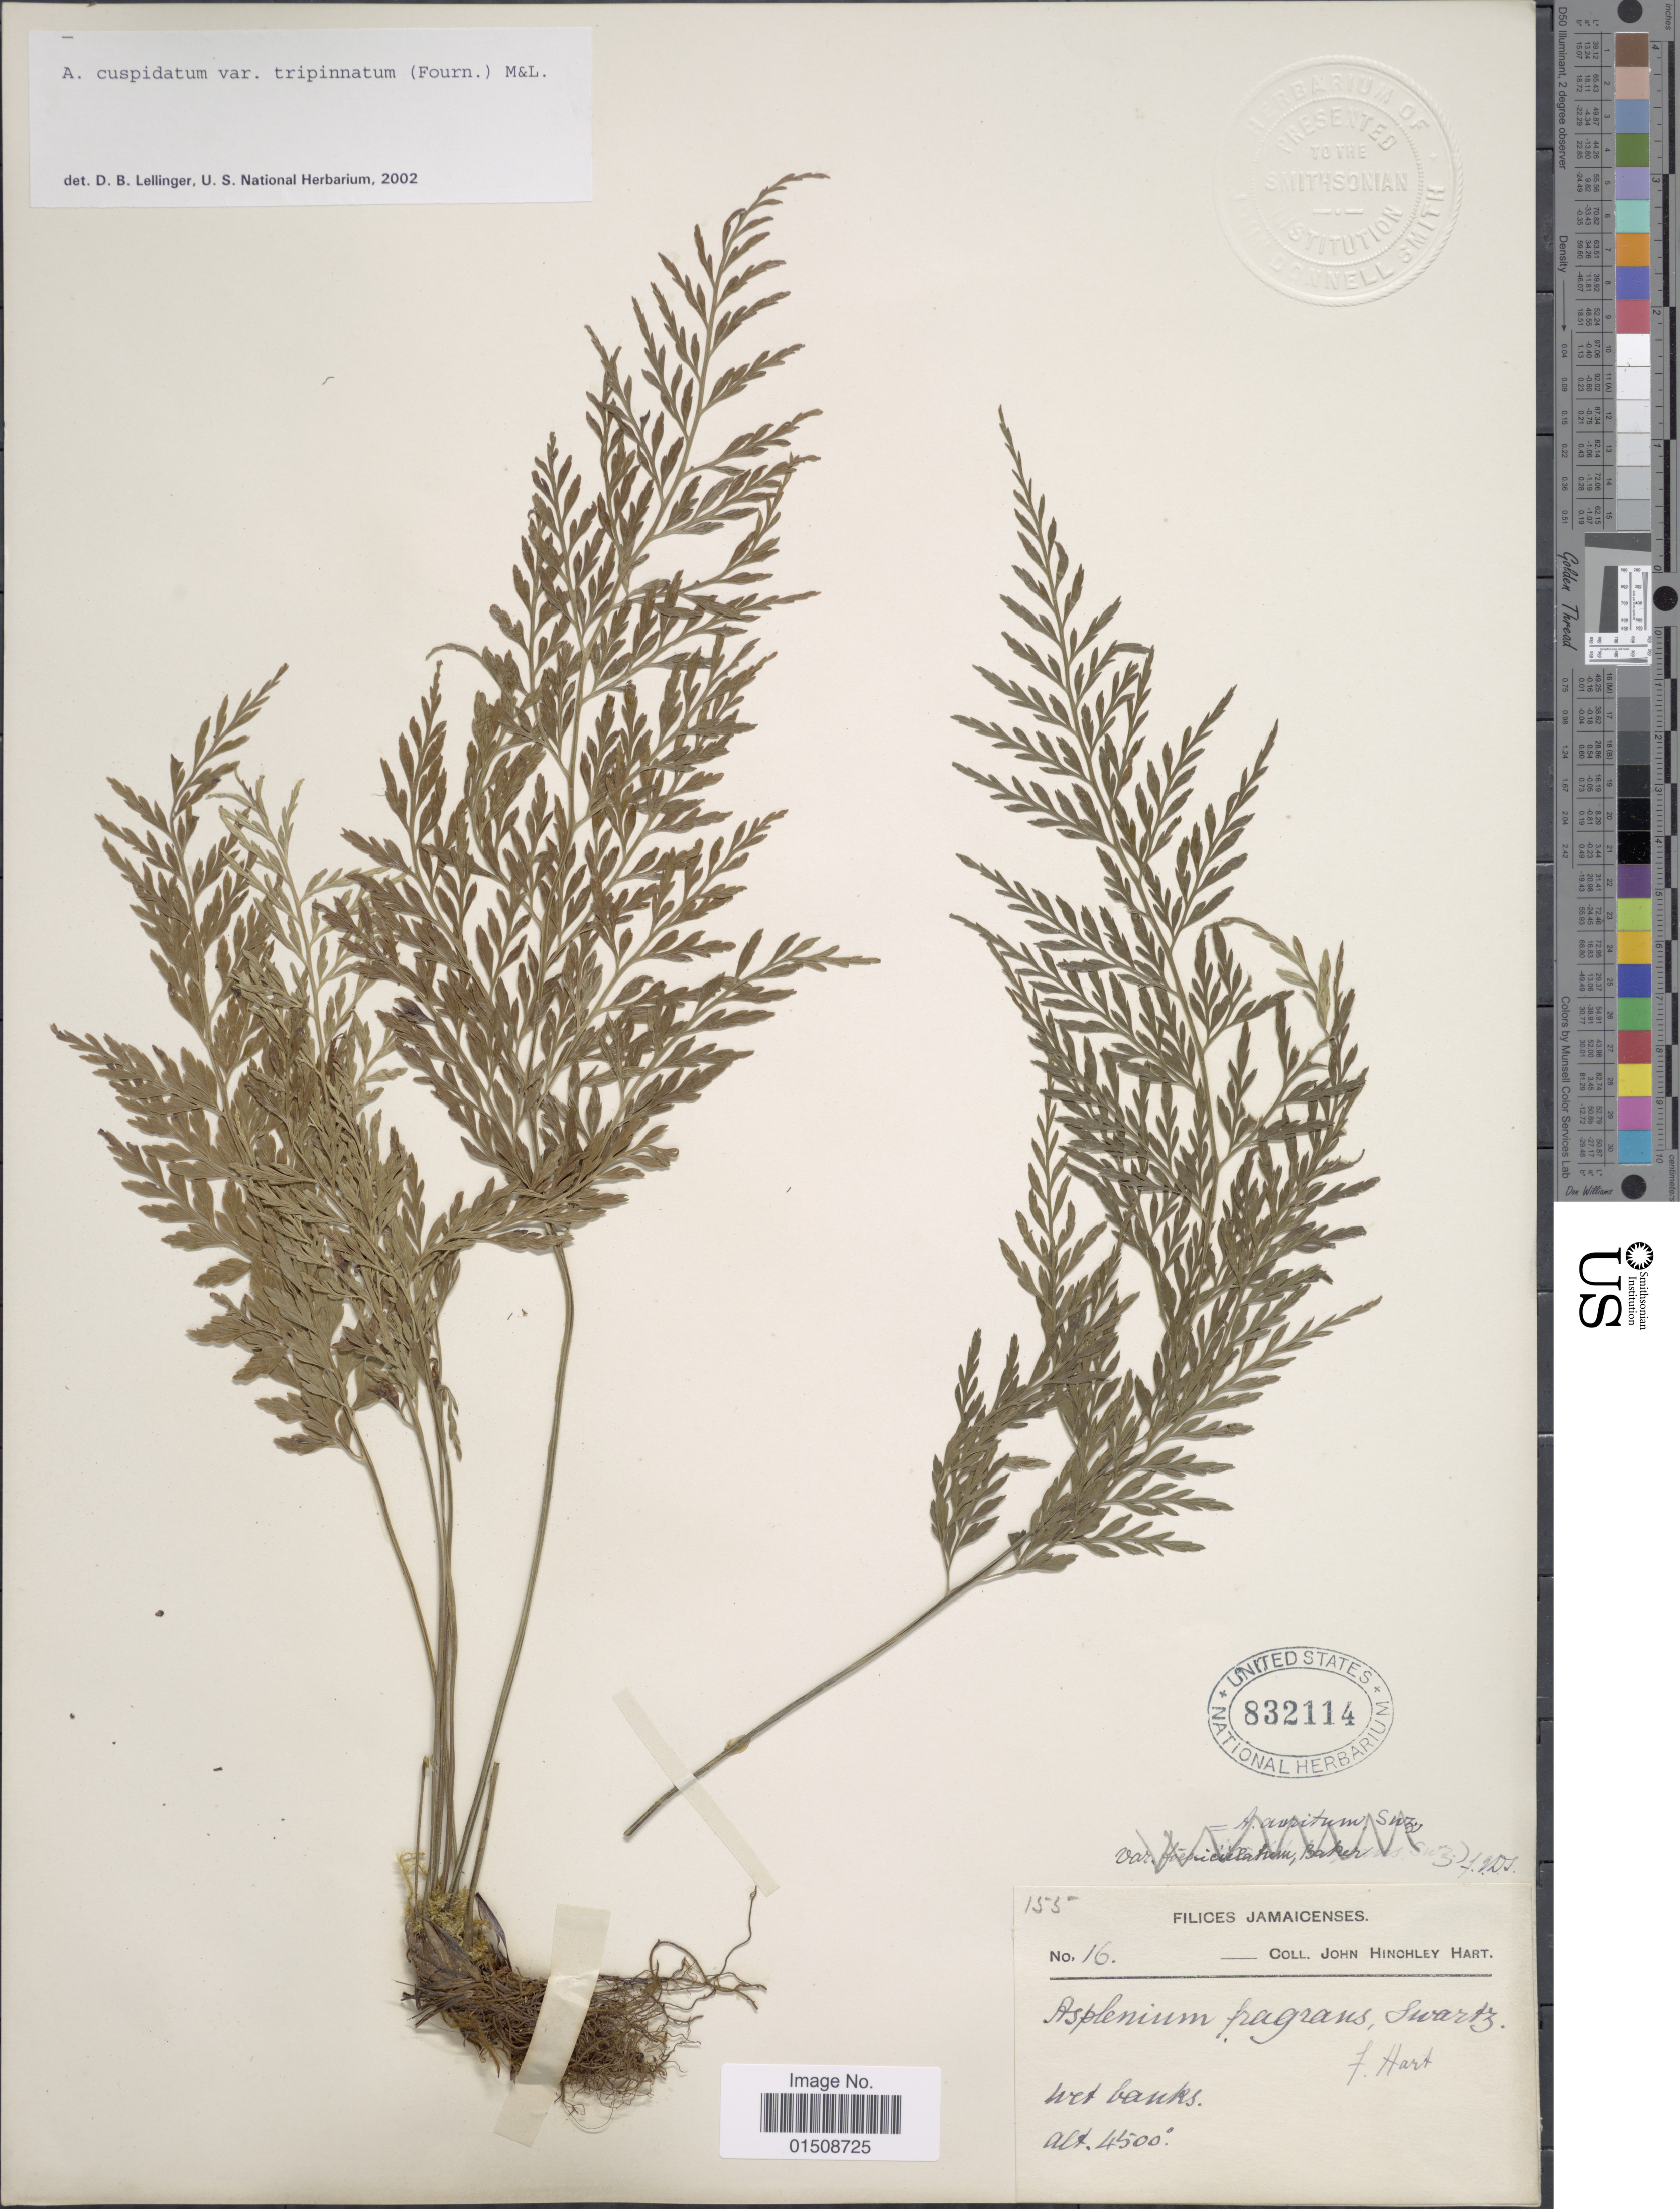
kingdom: Plantae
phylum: Tracheophyta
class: Polypodiopsida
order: Polypodiales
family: Aspleniaceae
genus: Asplenium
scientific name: Asplenium cuspidatum var. tripinnatum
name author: (E. Fourn.) C.V. Morton & Lellinger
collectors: J. H. Hart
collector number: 16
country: Jamaica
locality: Jamaicenses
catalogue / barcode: US 832114